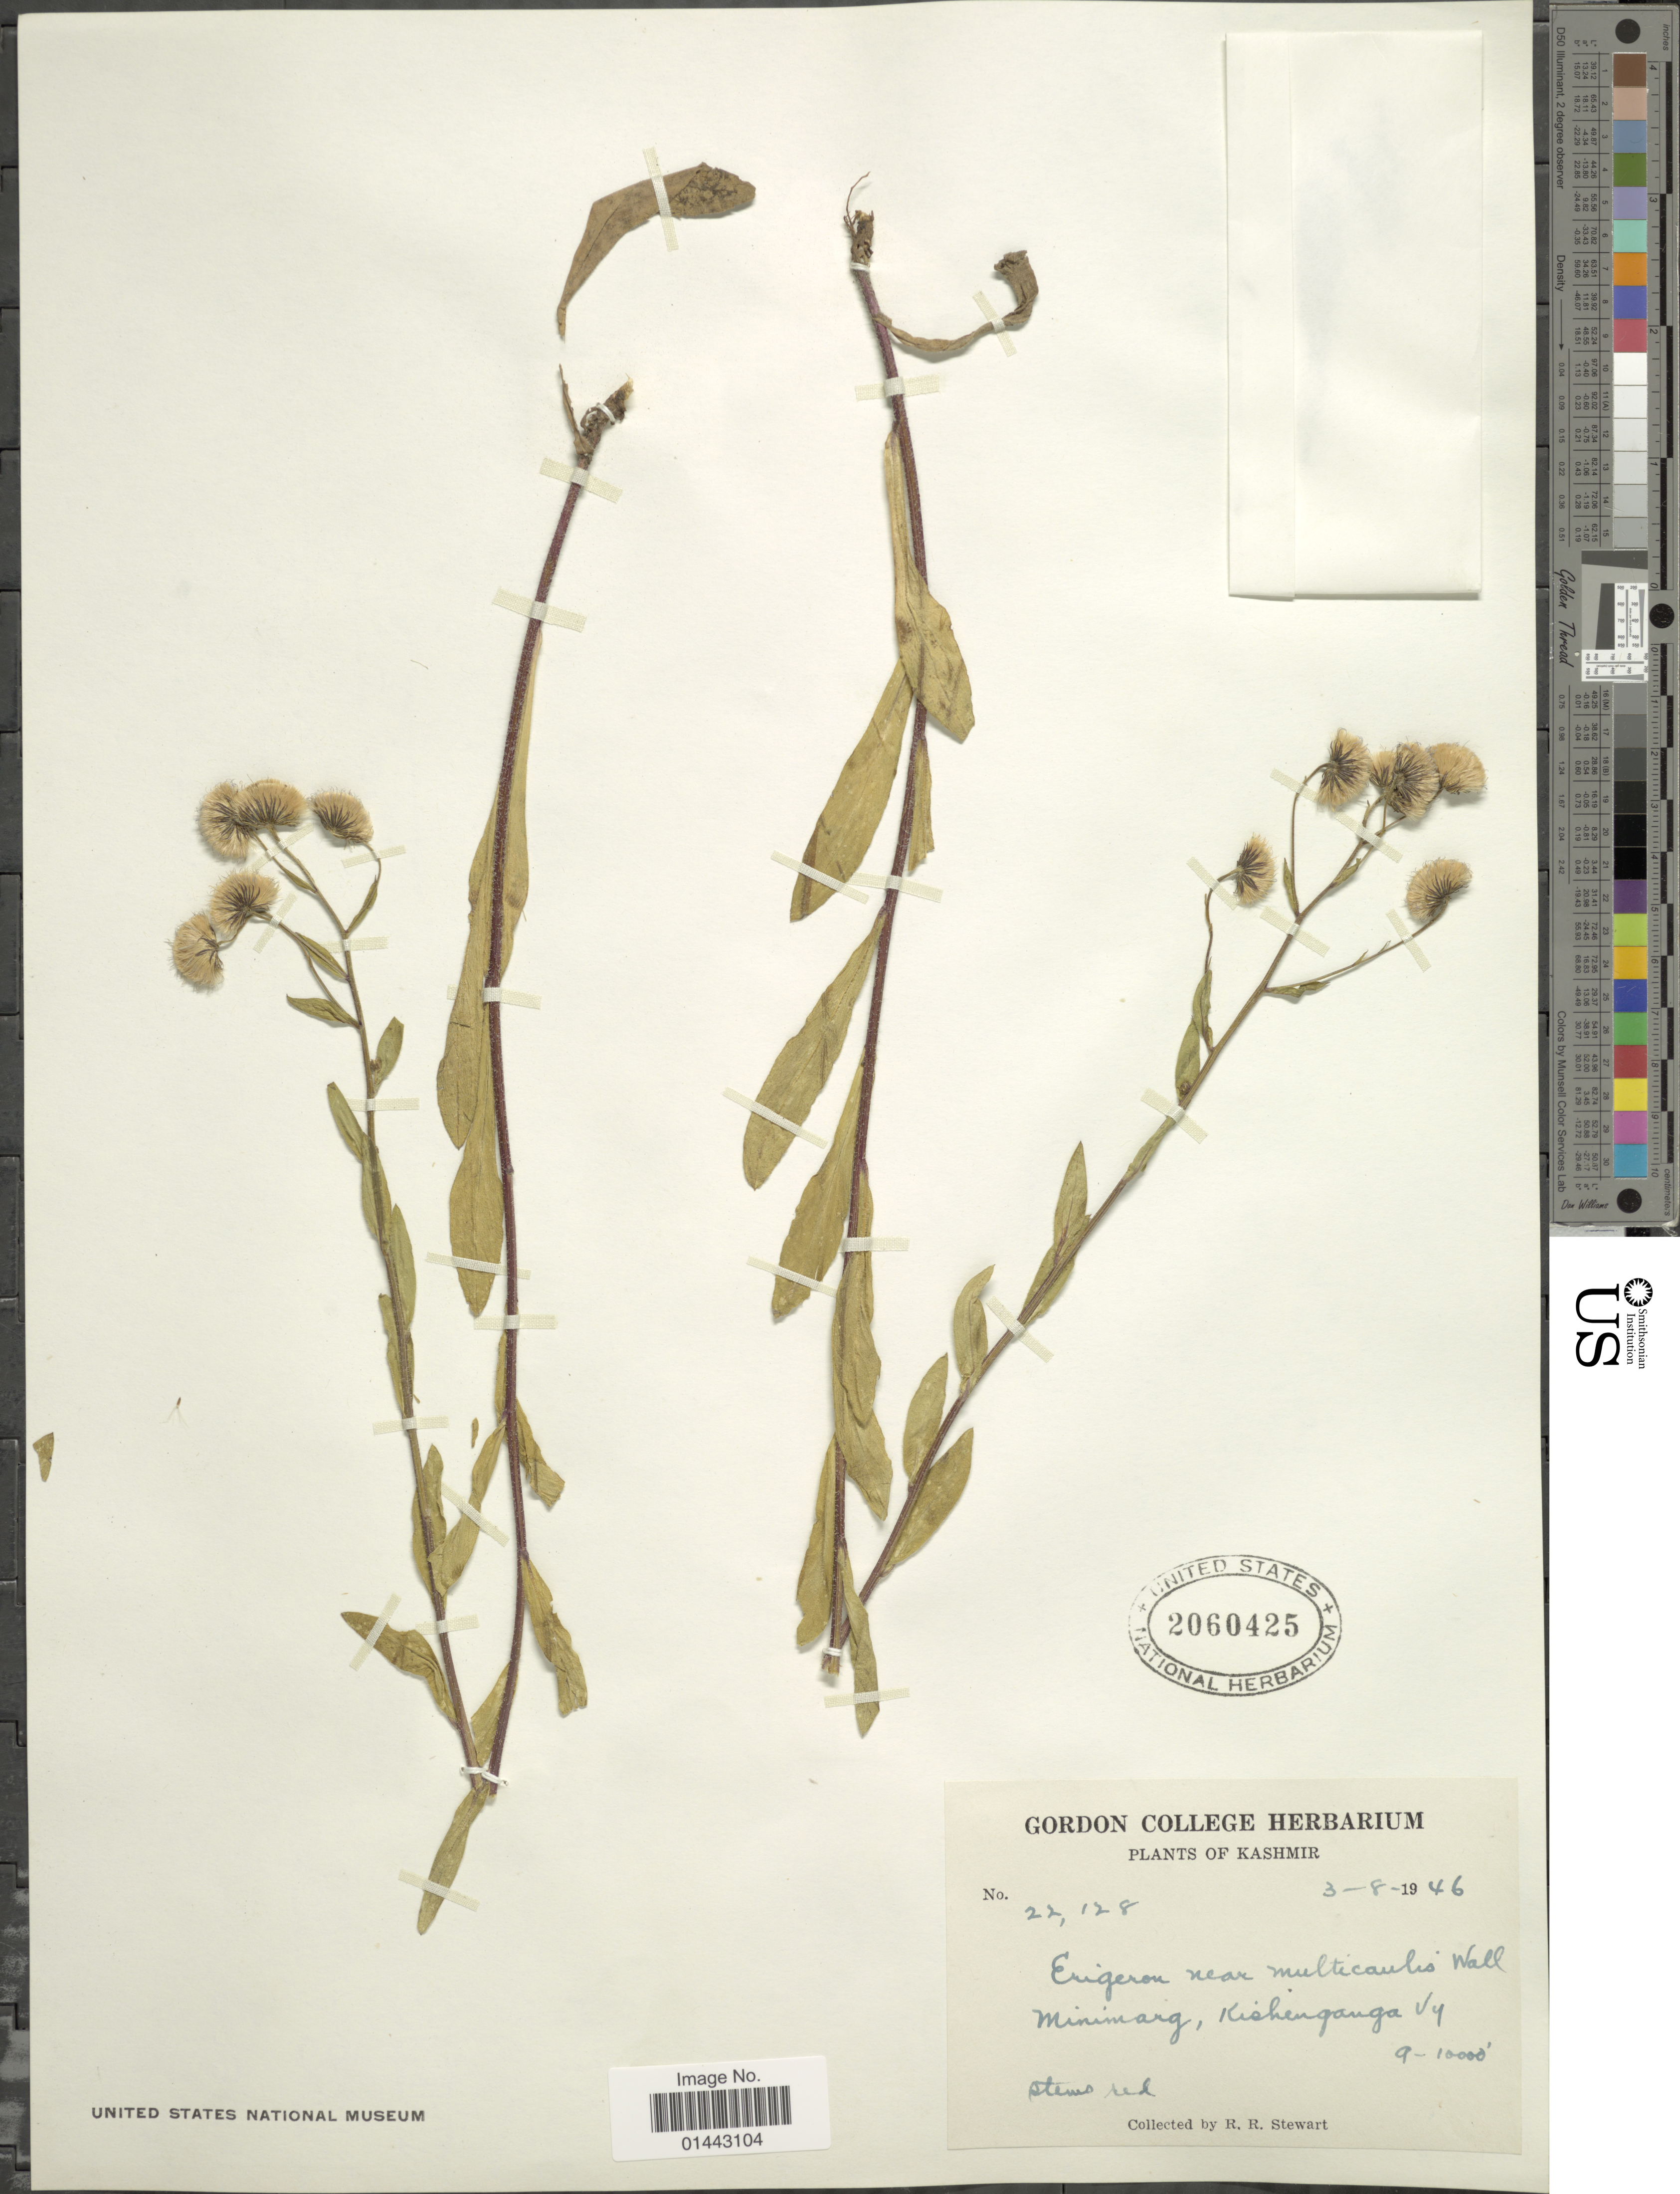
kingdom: Plantae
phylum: Tracheophyta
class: Magnoliopsida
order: Asterales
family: Asteraceae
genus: Erigeron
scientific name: Erigeron multicaulis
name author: Wall. ex DC.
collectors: R. R. Stewart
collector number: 22128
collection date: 1946-08-03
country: India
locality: Kashmir, Minimarg, Kishenganga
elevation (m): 2743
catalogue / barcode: US 2060425